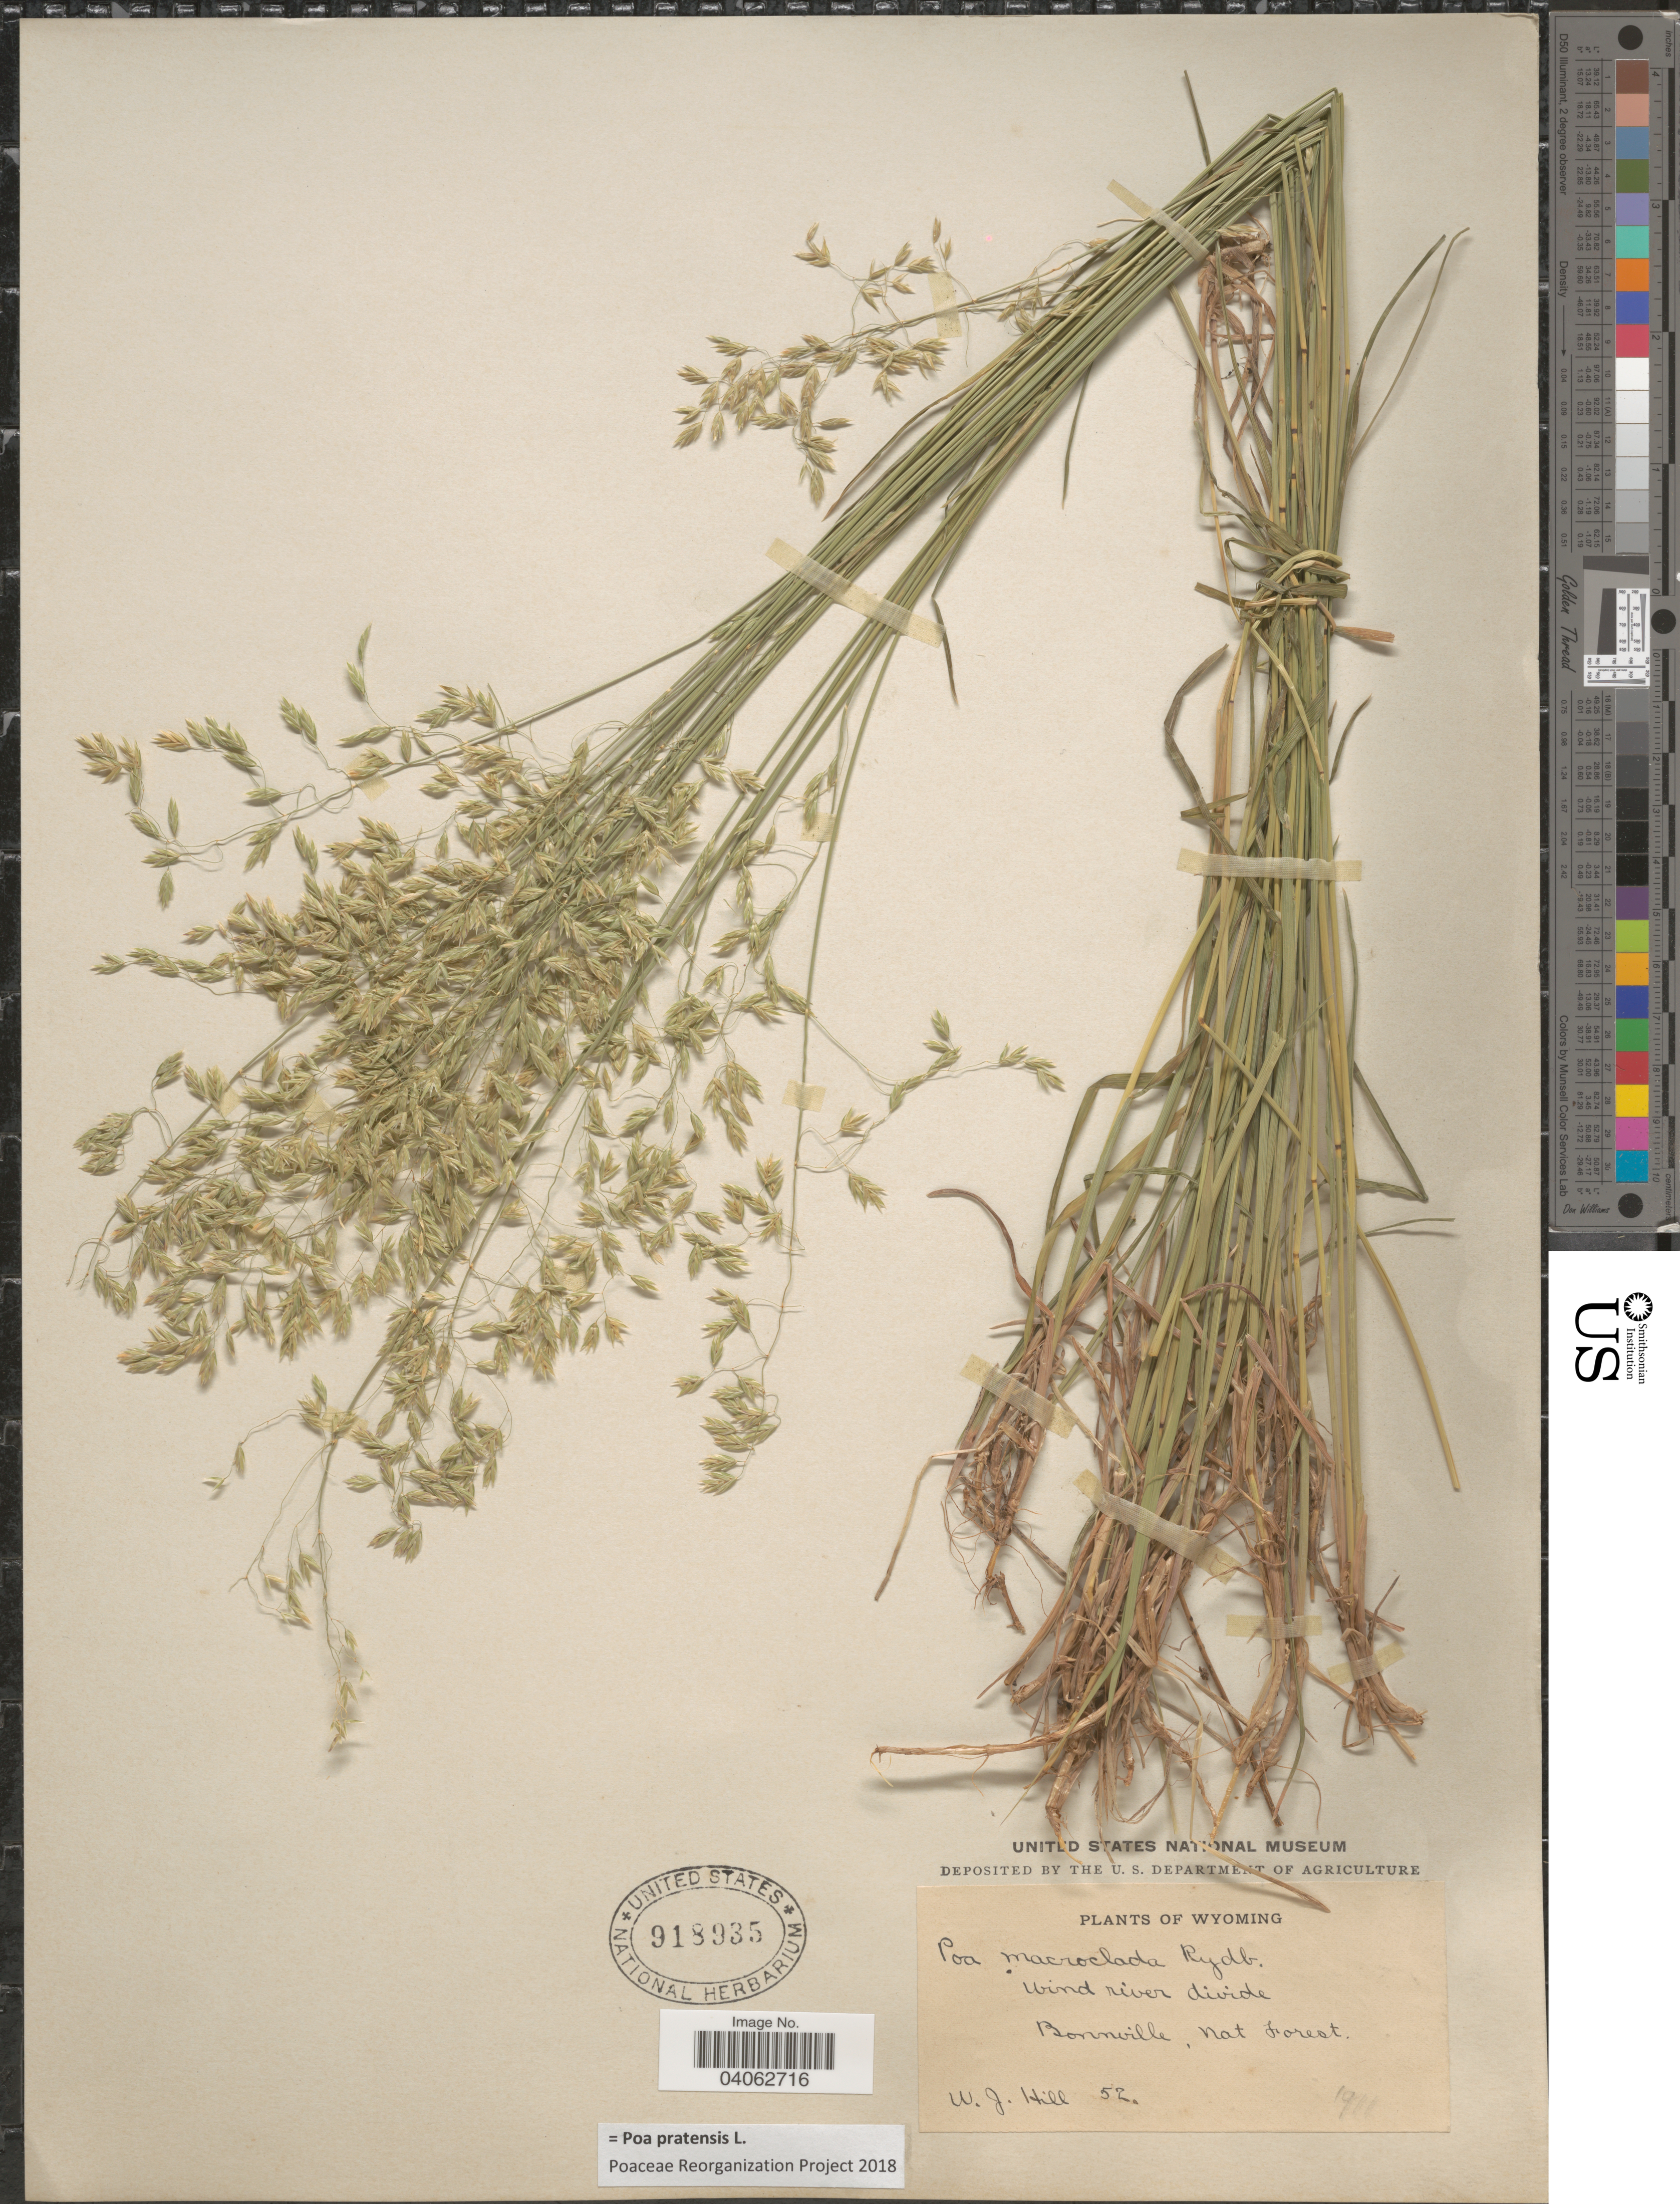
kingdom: Plantae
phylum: Tracheophyta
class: Liliopsida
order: Poales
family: Poaceae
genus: Poa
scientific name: Poa pratensis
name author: L.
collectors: W. Hill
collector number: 52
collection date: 1911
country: United States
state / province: Wyoming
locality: Wind river divide. Bonnville. Nat Forest.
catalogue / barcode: US 918935